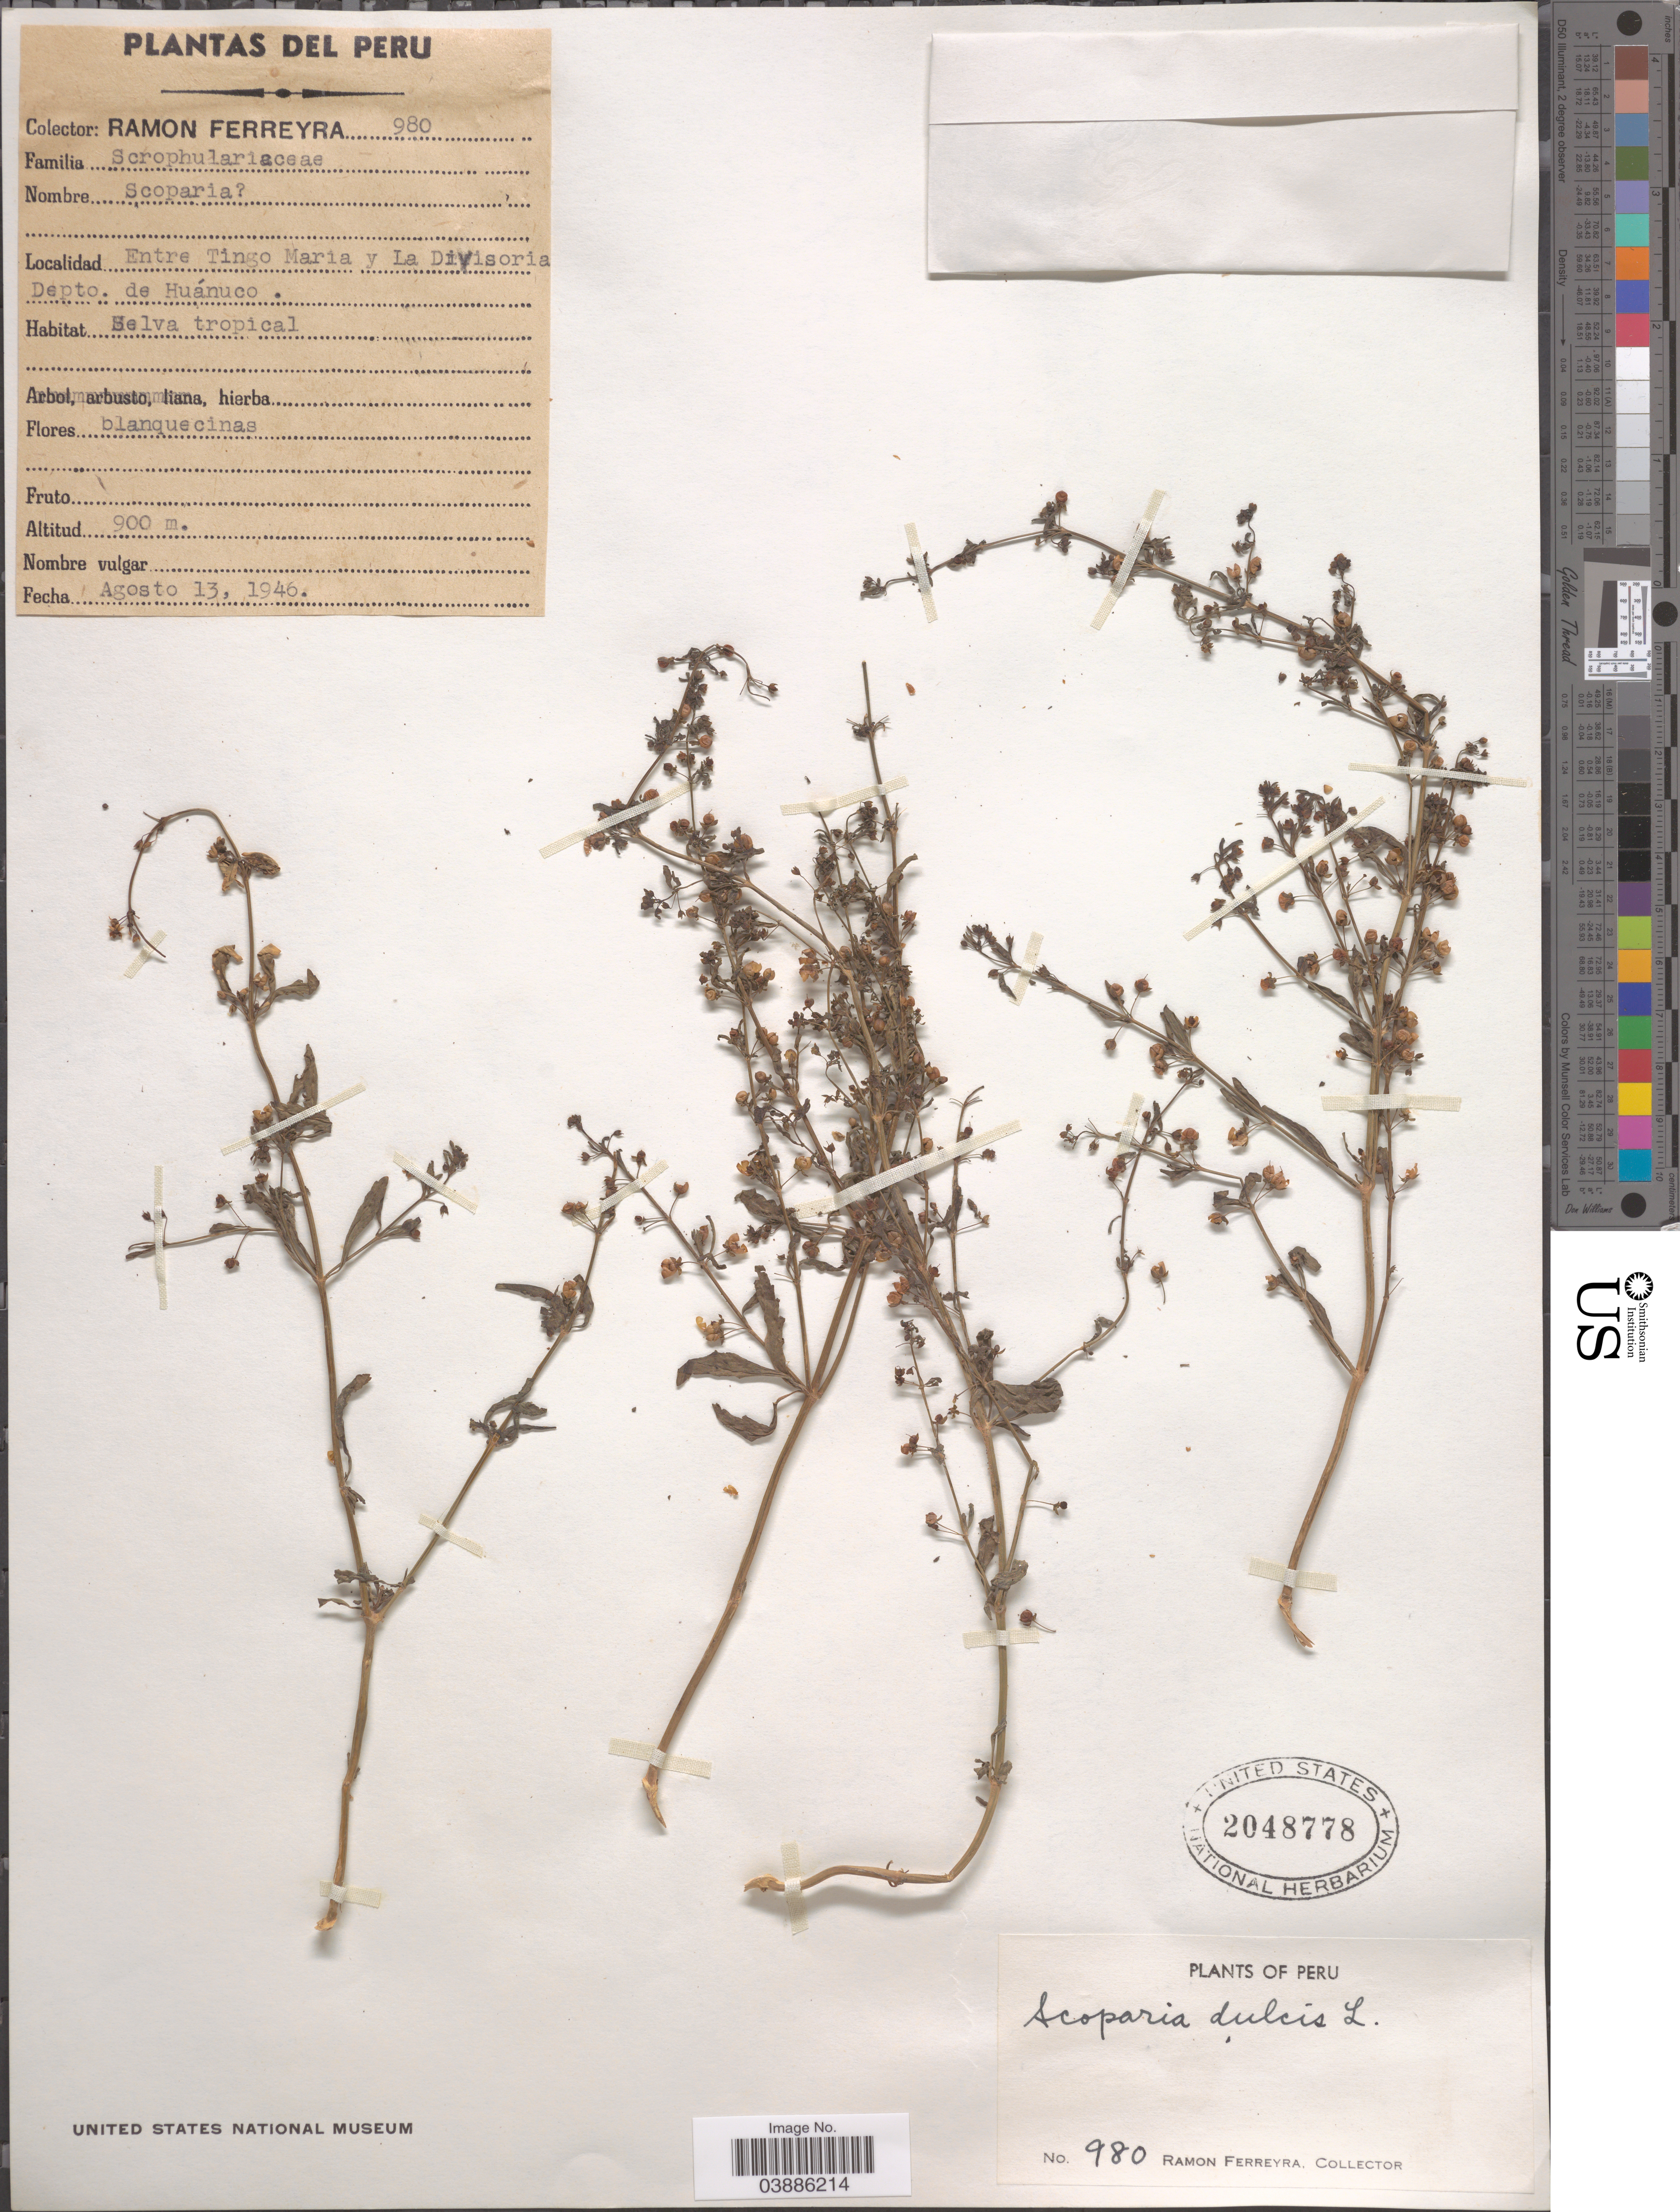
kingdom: Plantae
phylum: Tracheophyta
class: Magnoliopsida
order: Lamiales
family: Plantaginaceae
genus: Scoparia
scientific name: Scoparia dulcis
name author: L.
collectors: R. A. Ferreyra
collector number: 980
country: Peru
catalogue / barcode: US 2048778